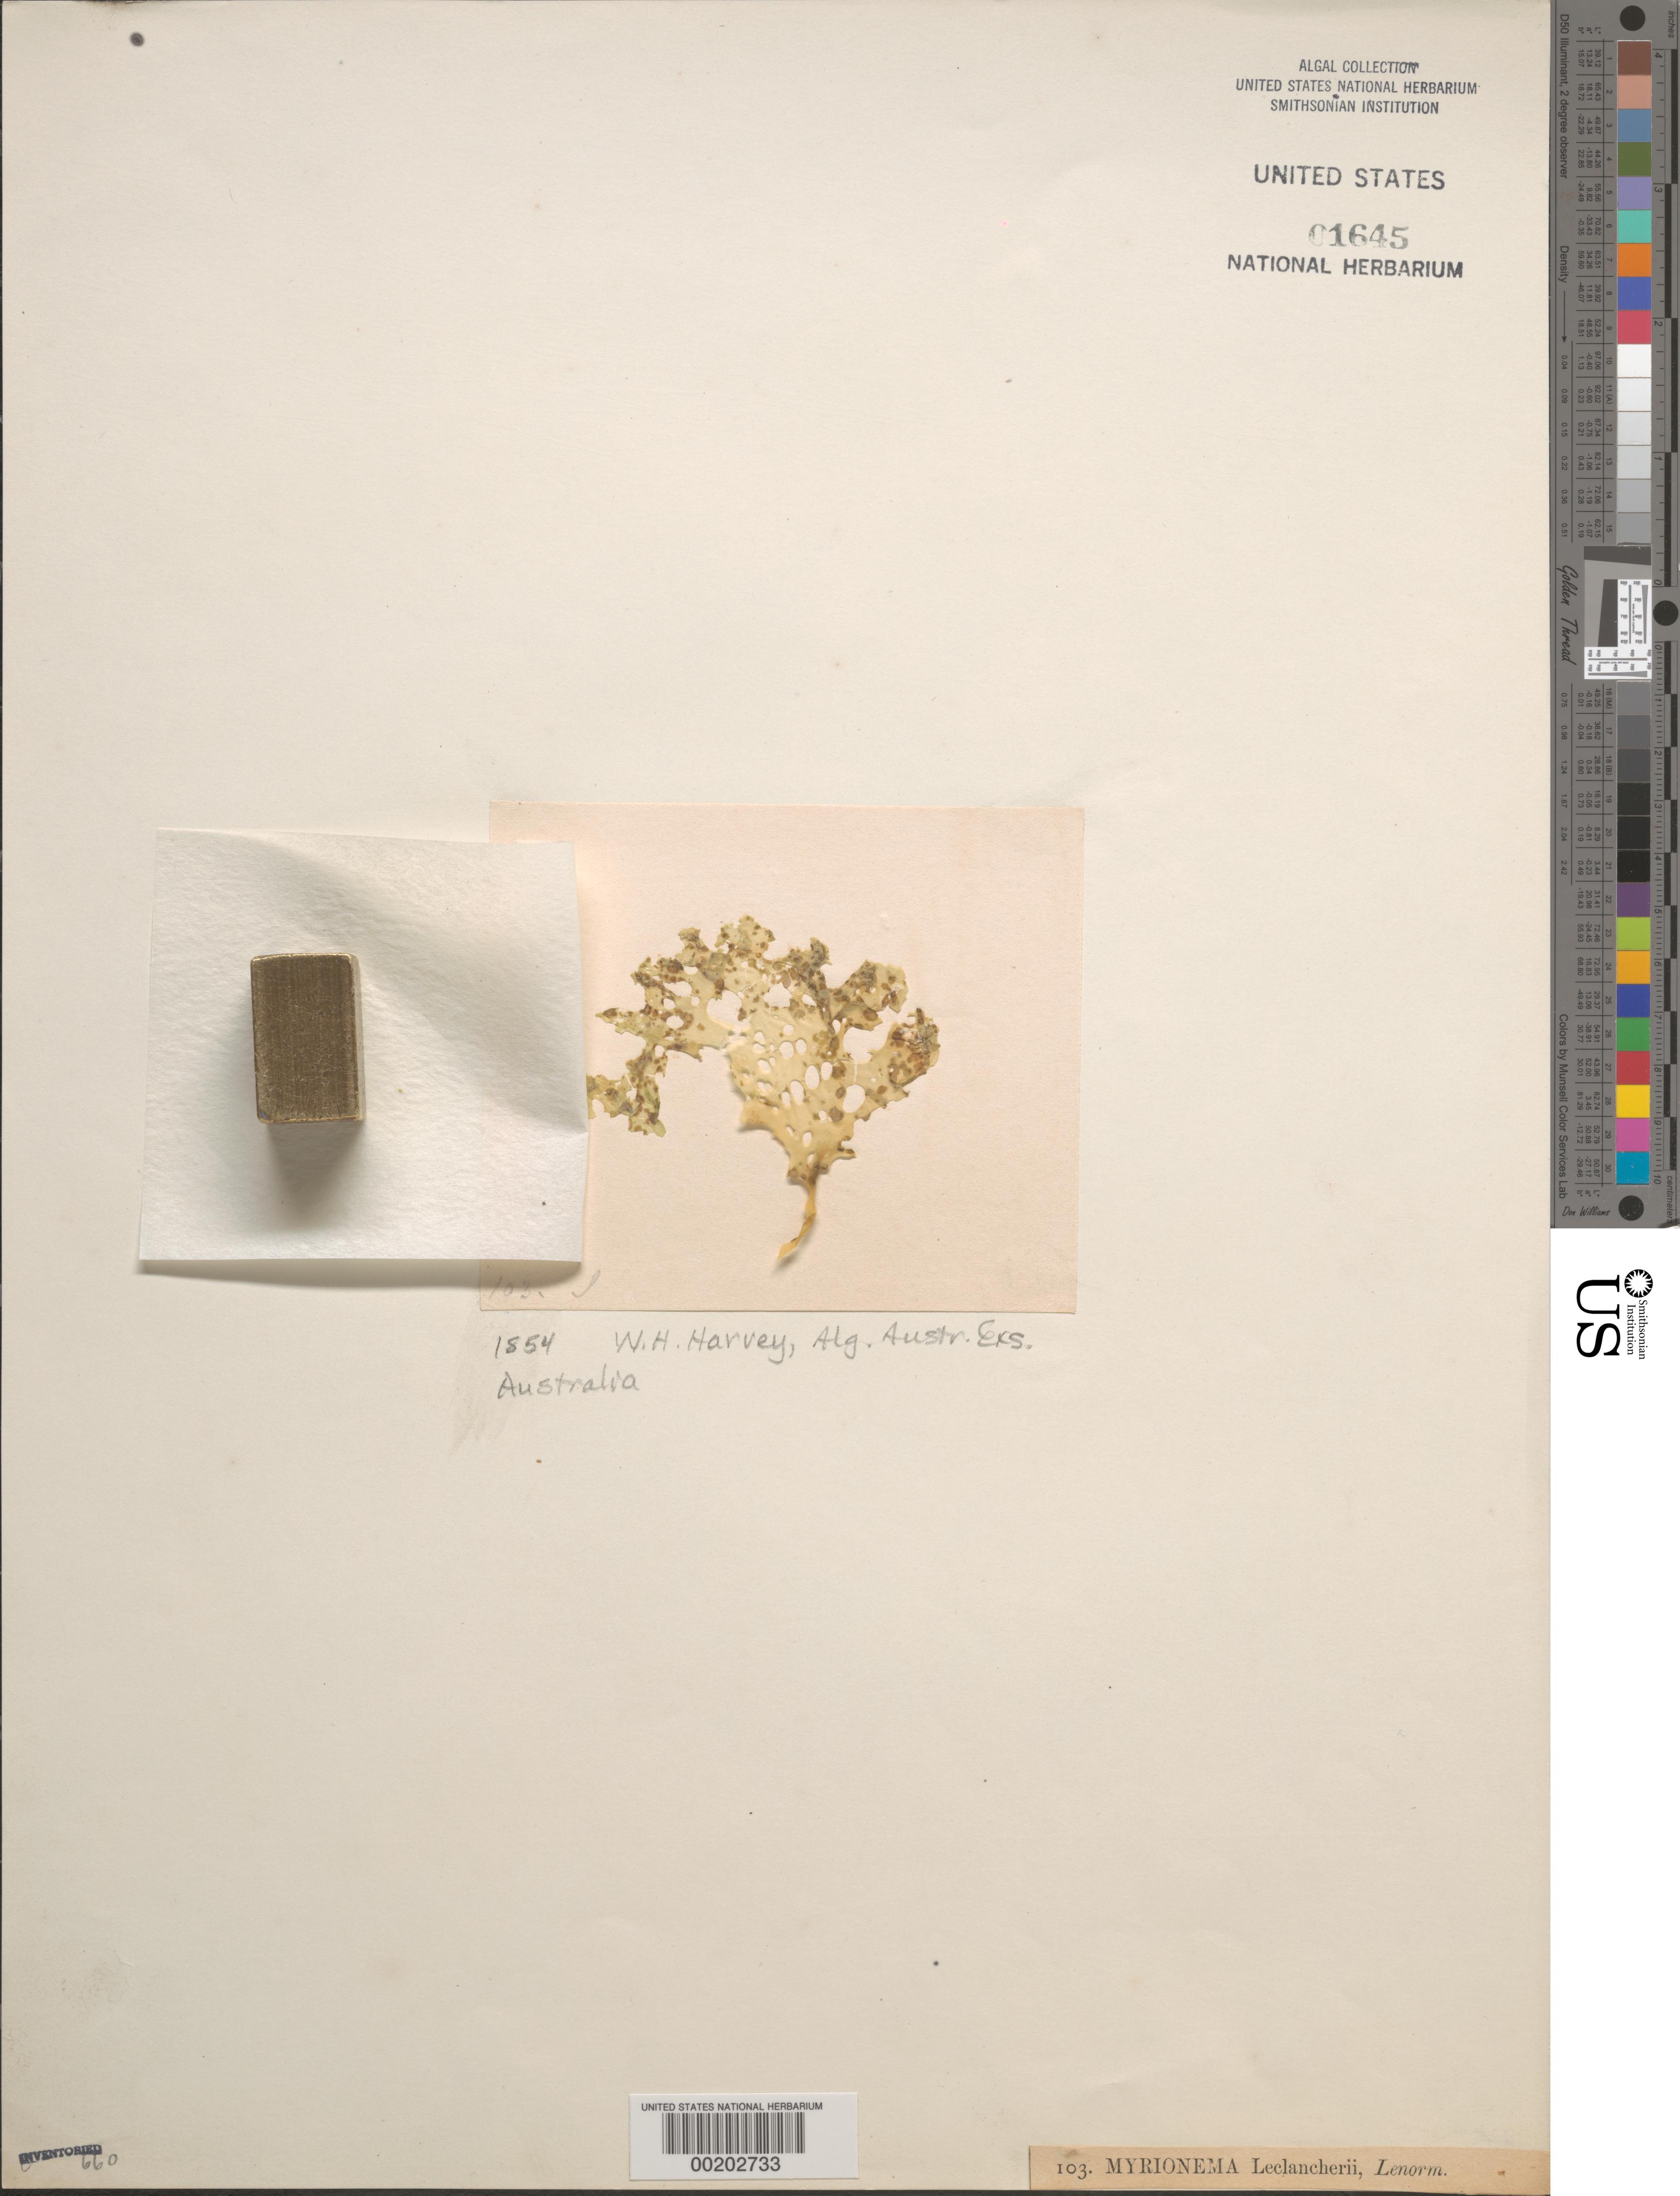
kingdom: Chromista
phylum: Ochrophyta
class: Phaeophyceae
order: Ectocarpales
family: Chordariaceae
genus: Myrionema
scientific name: Myrionema strangulans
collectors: W. Harvey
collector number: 103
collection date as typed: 1854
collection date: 1854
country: Australia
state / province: Western Australia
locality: Princess Royal Harbor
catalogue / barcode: US 1645